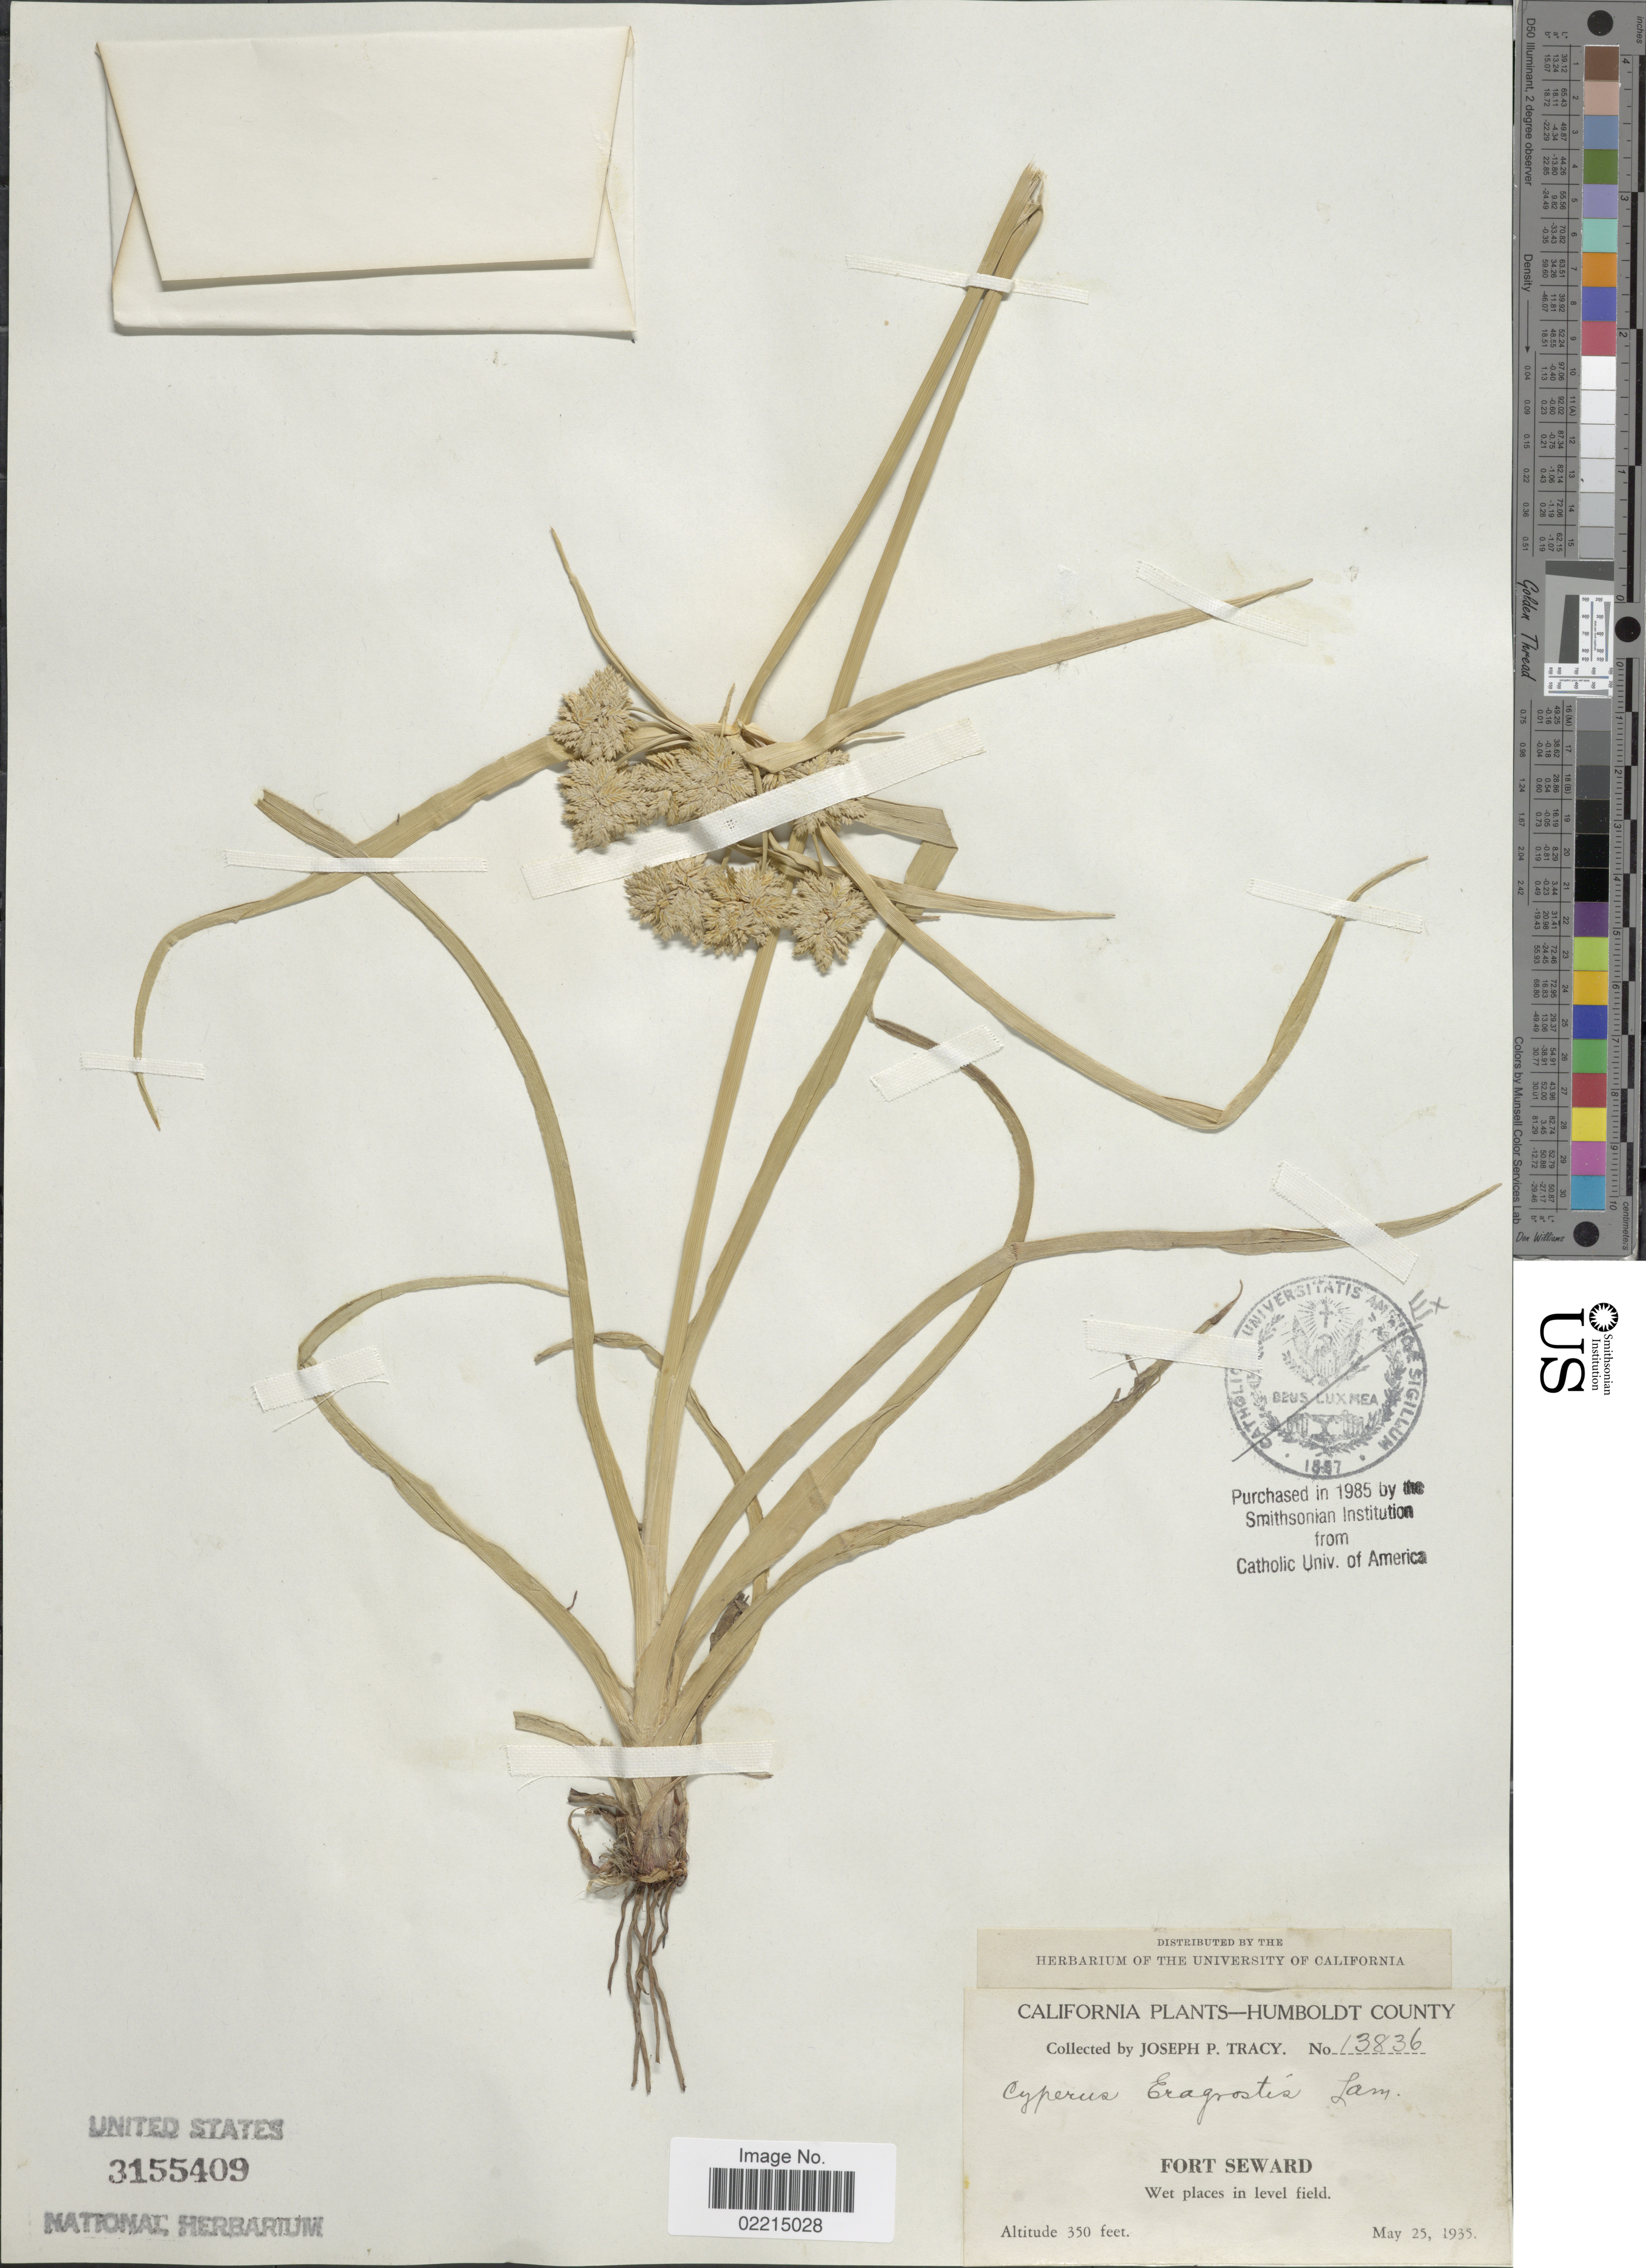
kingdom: Plantae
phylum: Tracheophyta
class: Liliopsida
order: Poales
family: Cyperaceae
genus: Cyperus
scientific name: Cyperus eragrostis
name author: Lam.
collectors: J. Tracy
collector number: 13836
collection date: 1935-05-25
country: United States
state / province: California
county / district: Humboldt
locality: Humboldt County. Fort Seward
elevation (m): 107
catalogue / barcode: US 3155409